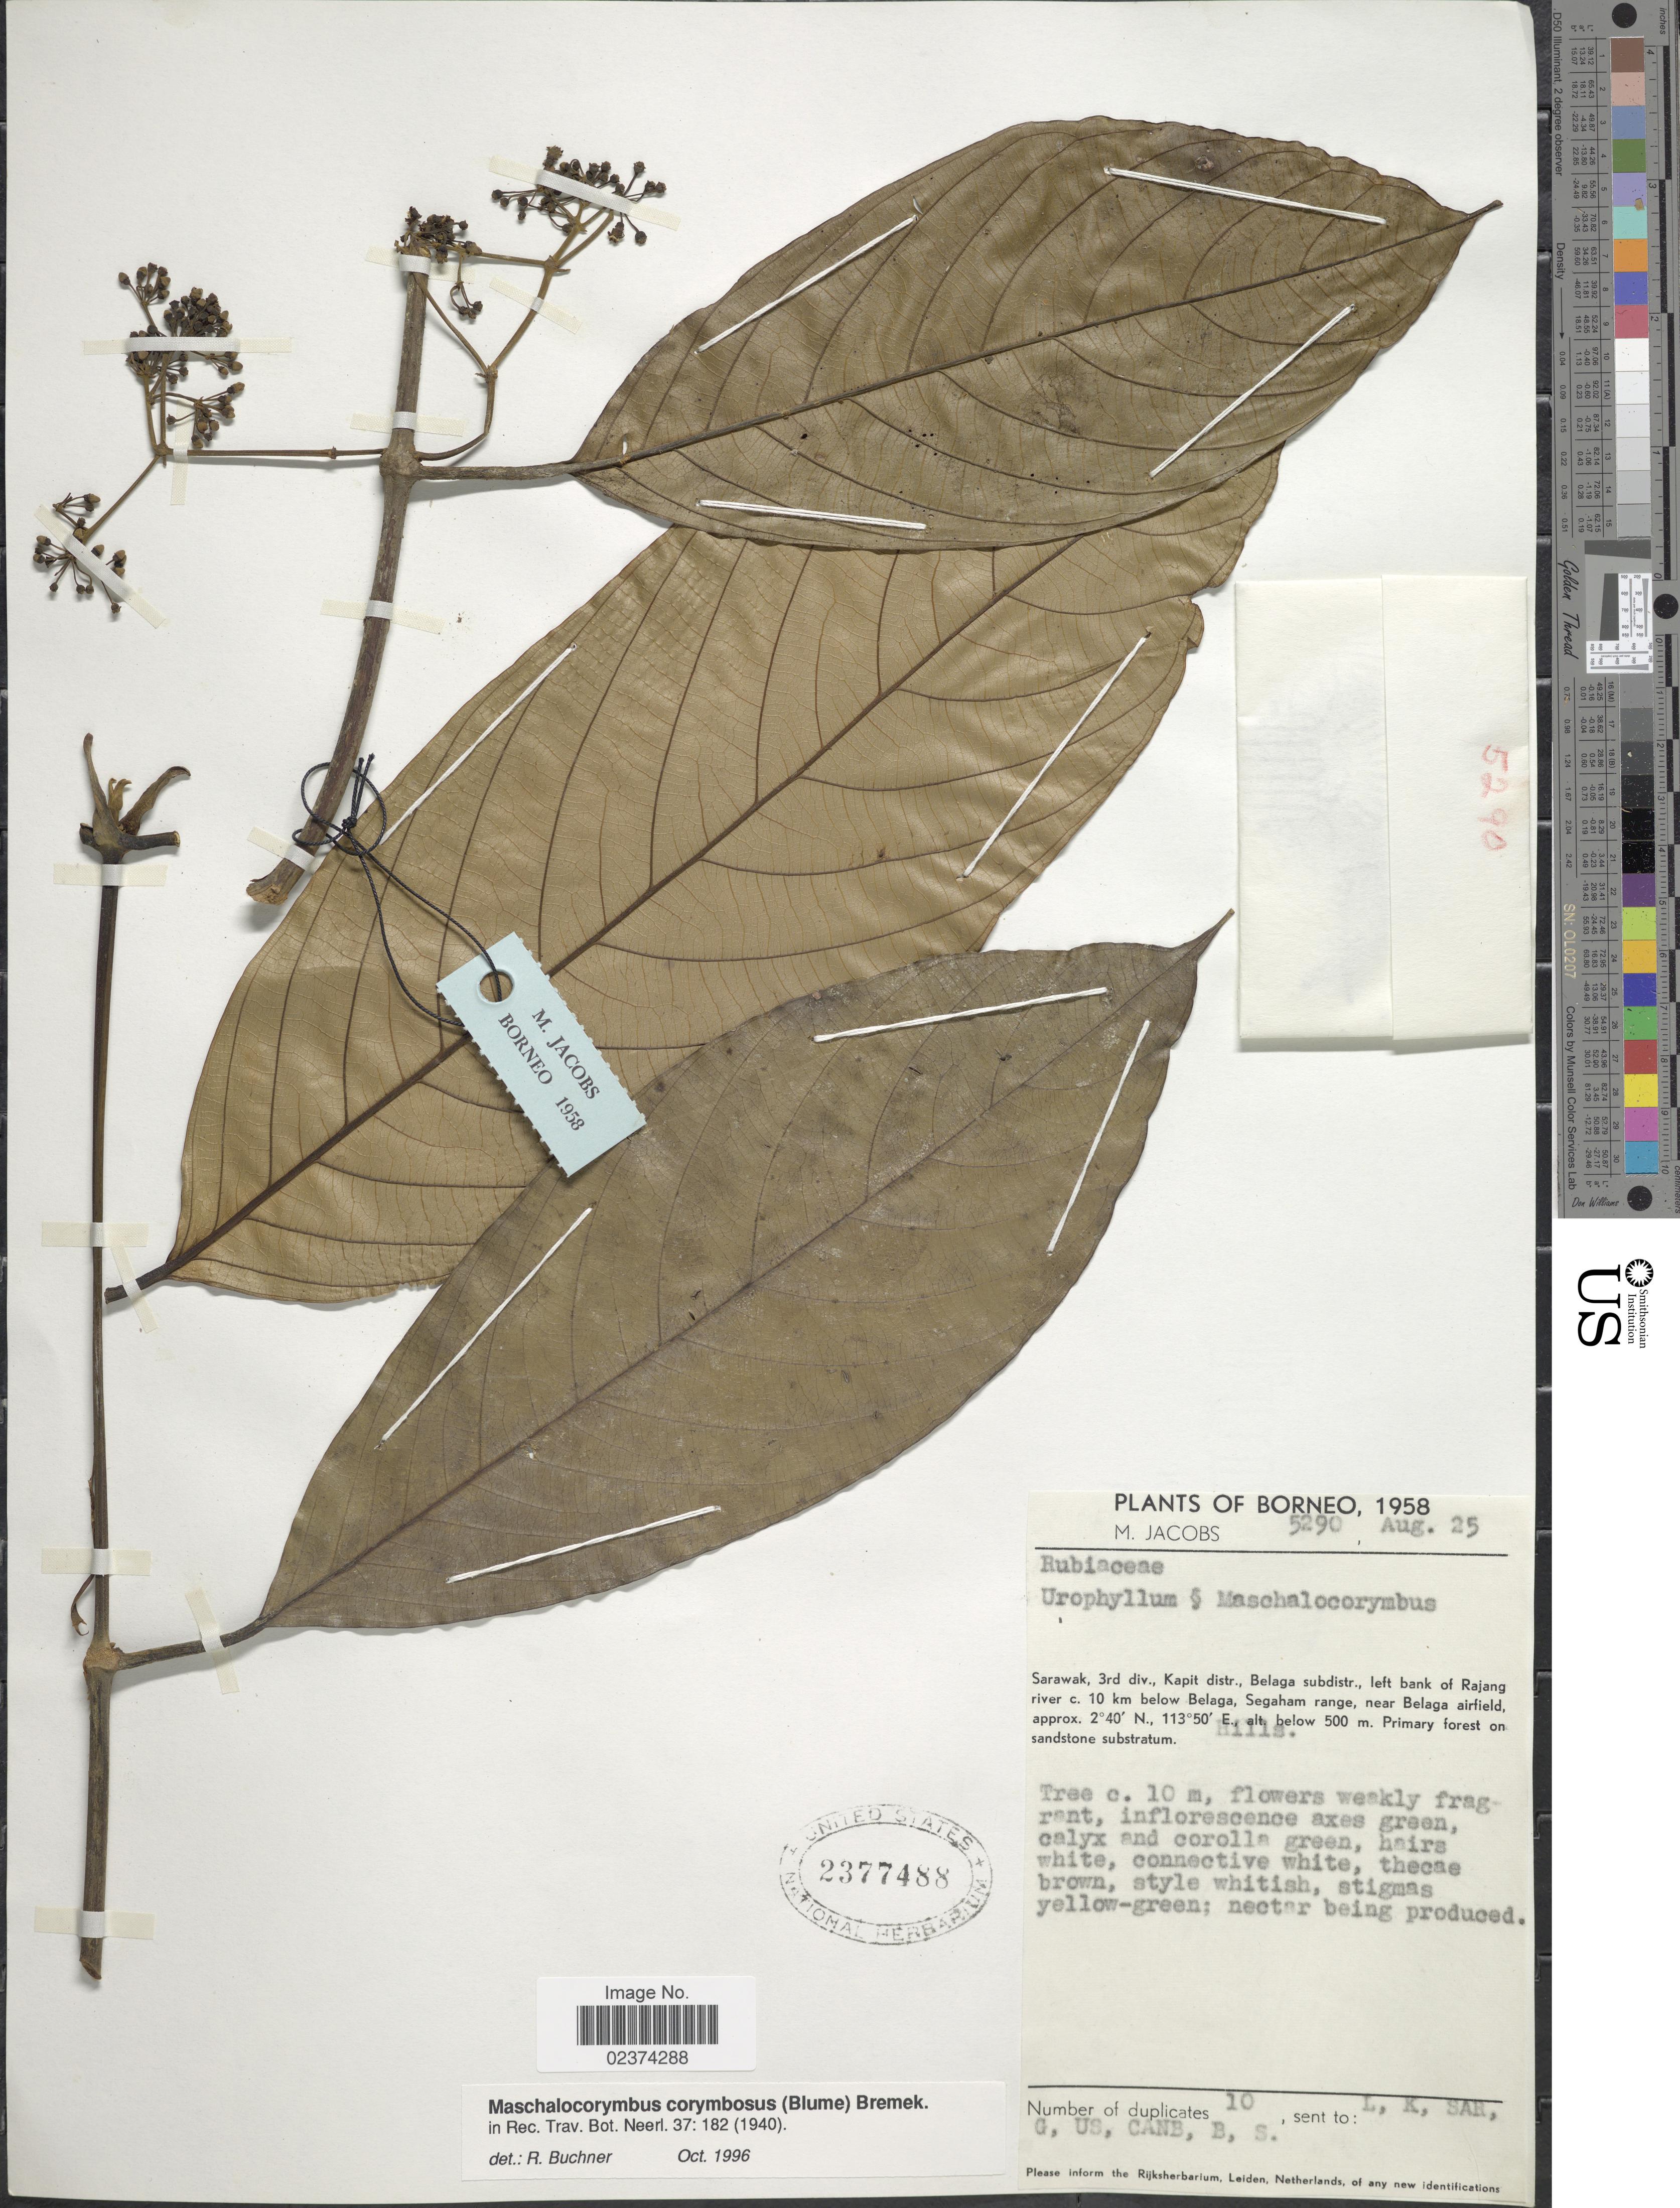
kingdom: Plantae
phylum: Tracheophyta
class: Magnoliopsida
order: Gentianales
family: Rubiaceae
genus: Maschalocorymbus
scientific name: Maschalocorymbus corymbosus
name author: (Blume) Bremek.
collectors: M. Jacobs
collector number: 5290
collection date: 1958-08-25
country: Malaysia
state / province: Sarawak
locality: Borneo. Sarawak, 3rd div., Kapit distr., Belaga subdistr., left bank of Rajang river c. 10 km below Belaga, Segaham range, near Belaga airfield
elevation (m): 500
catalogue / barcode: US 2377488